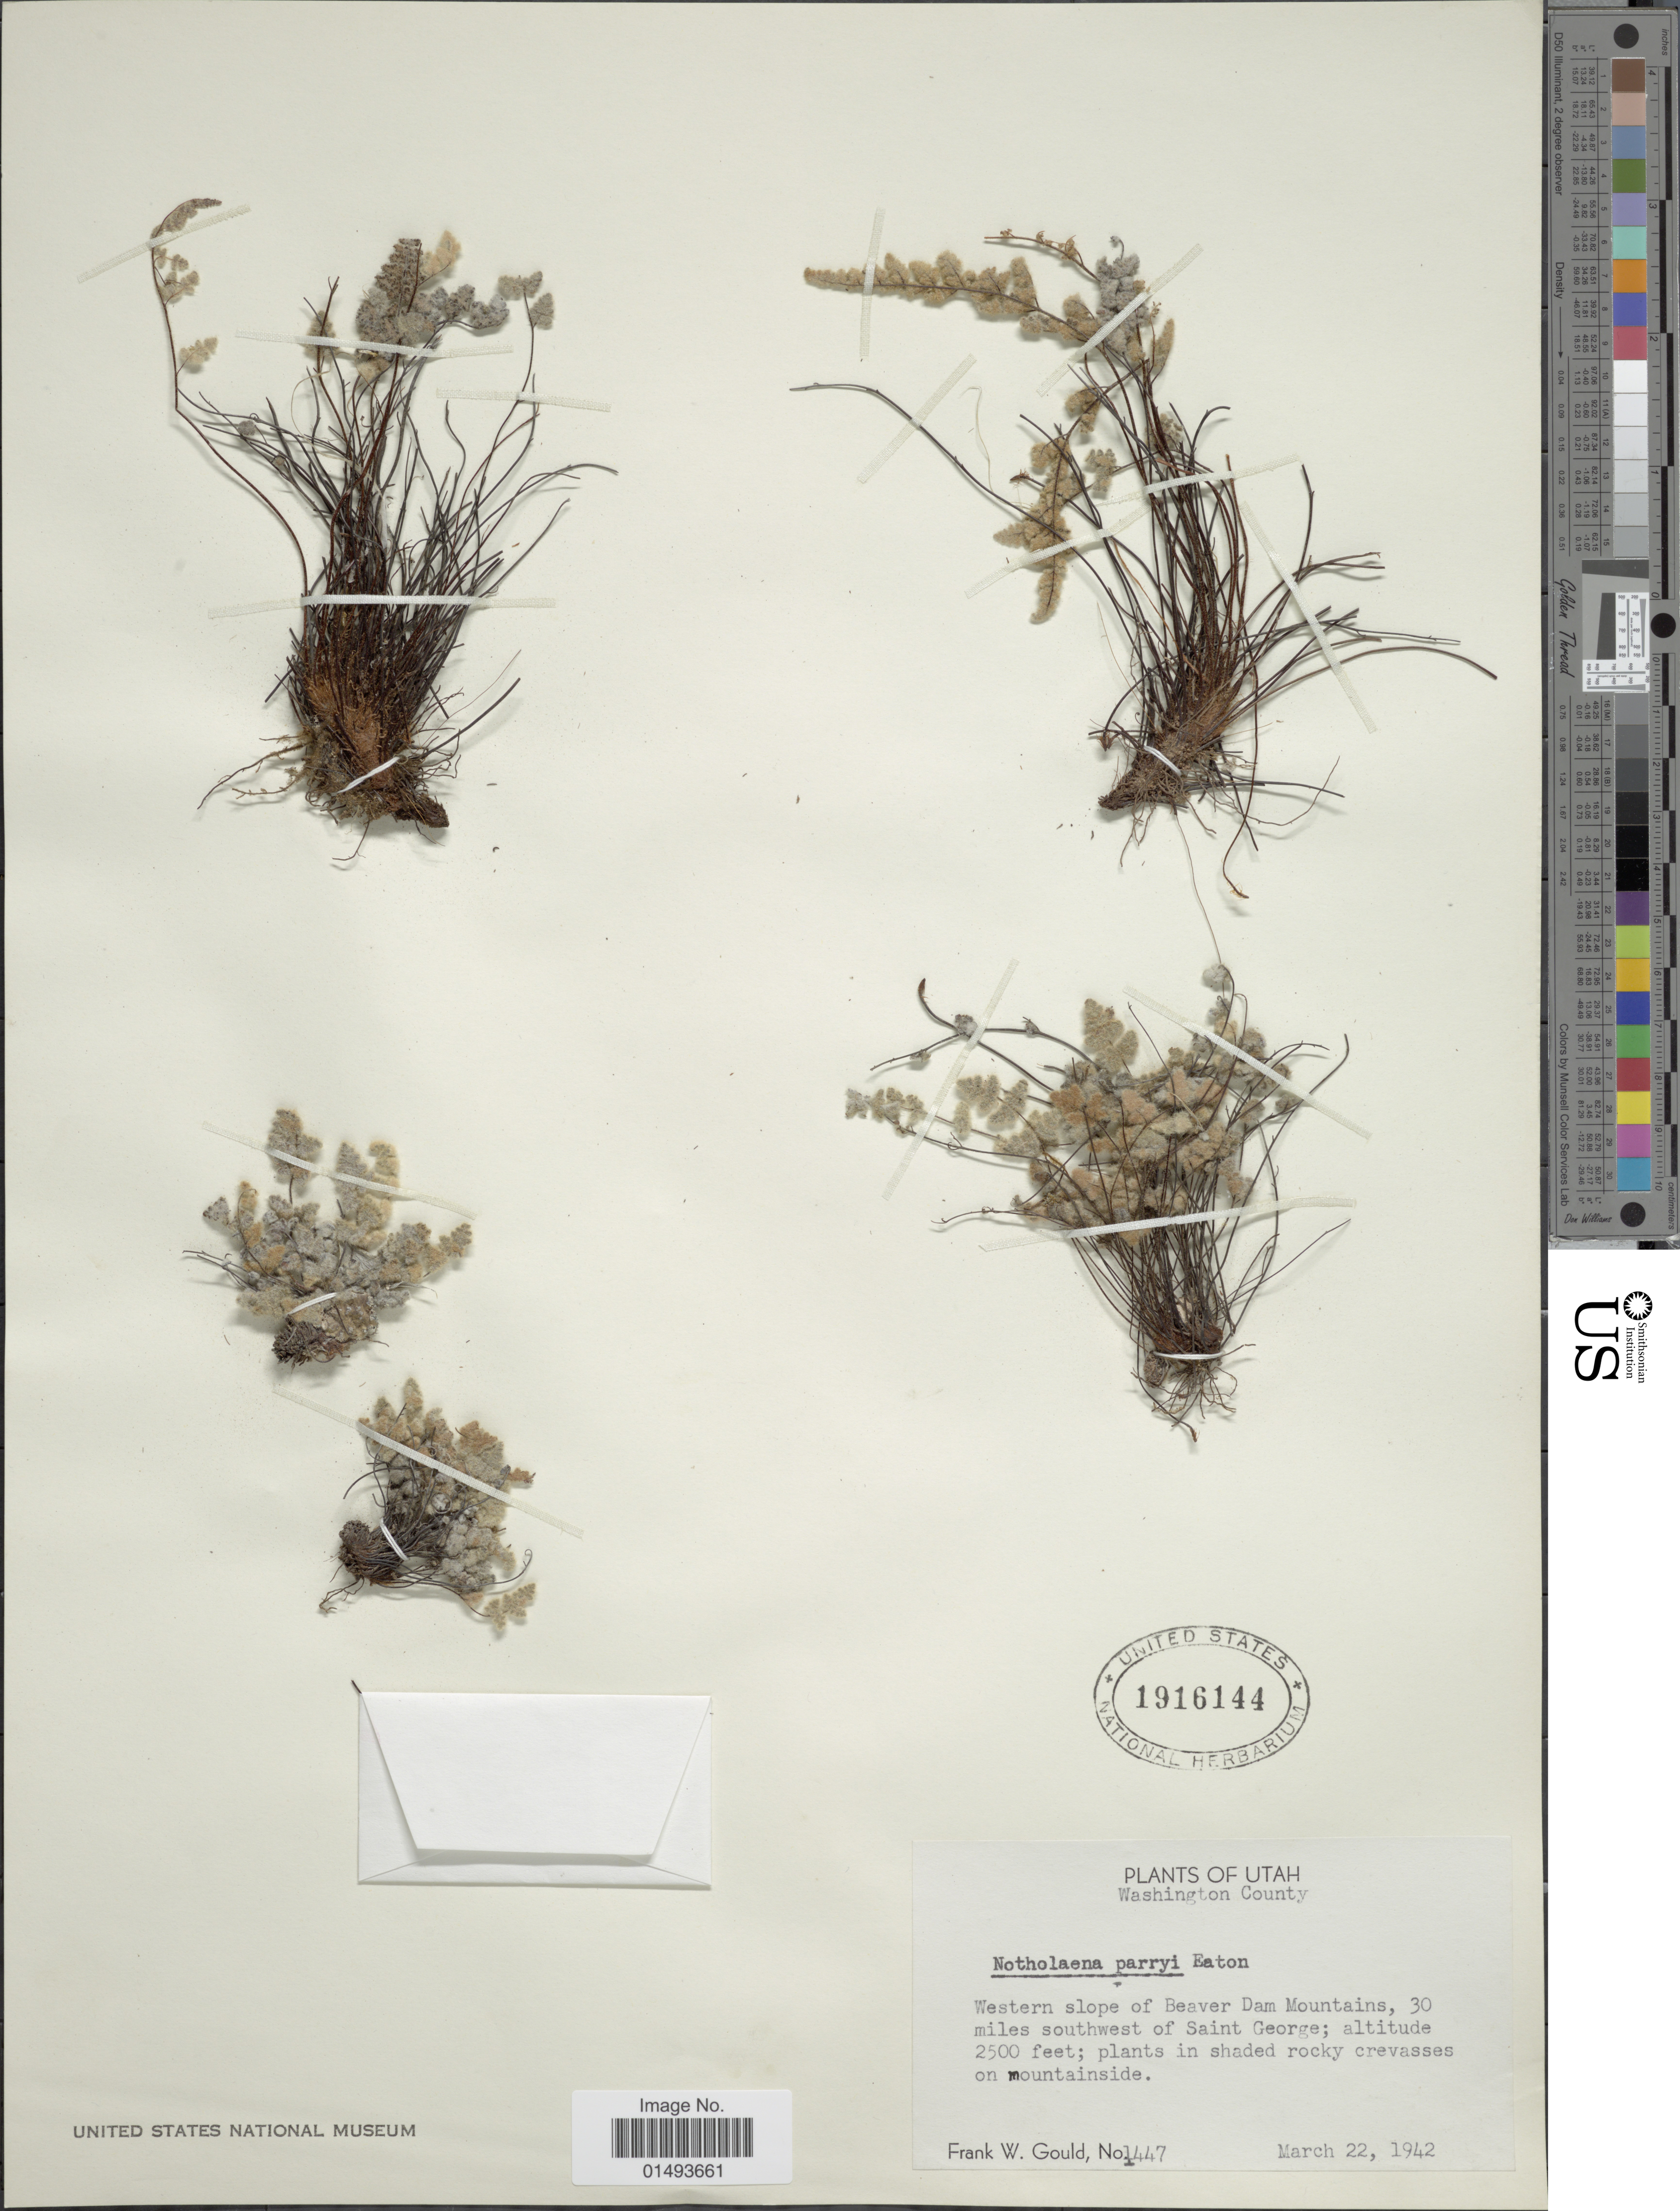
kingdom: Plantae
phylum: Tracheophyta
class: Polypodiopsida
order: Polypodiales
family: Pteridaceae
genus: Myriopteris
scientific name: Myriopteris parryi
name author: (D.C. Eaton) Grusz & Windham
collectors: F. W. Gould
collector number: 1447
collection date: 1942-03-22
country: United States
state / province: Utah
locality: Plants of Utah, Washington County, Western slope of Beaver Dam Mountains, 30 miles southwest of Saint George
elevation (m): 762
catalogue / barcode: US 1916144